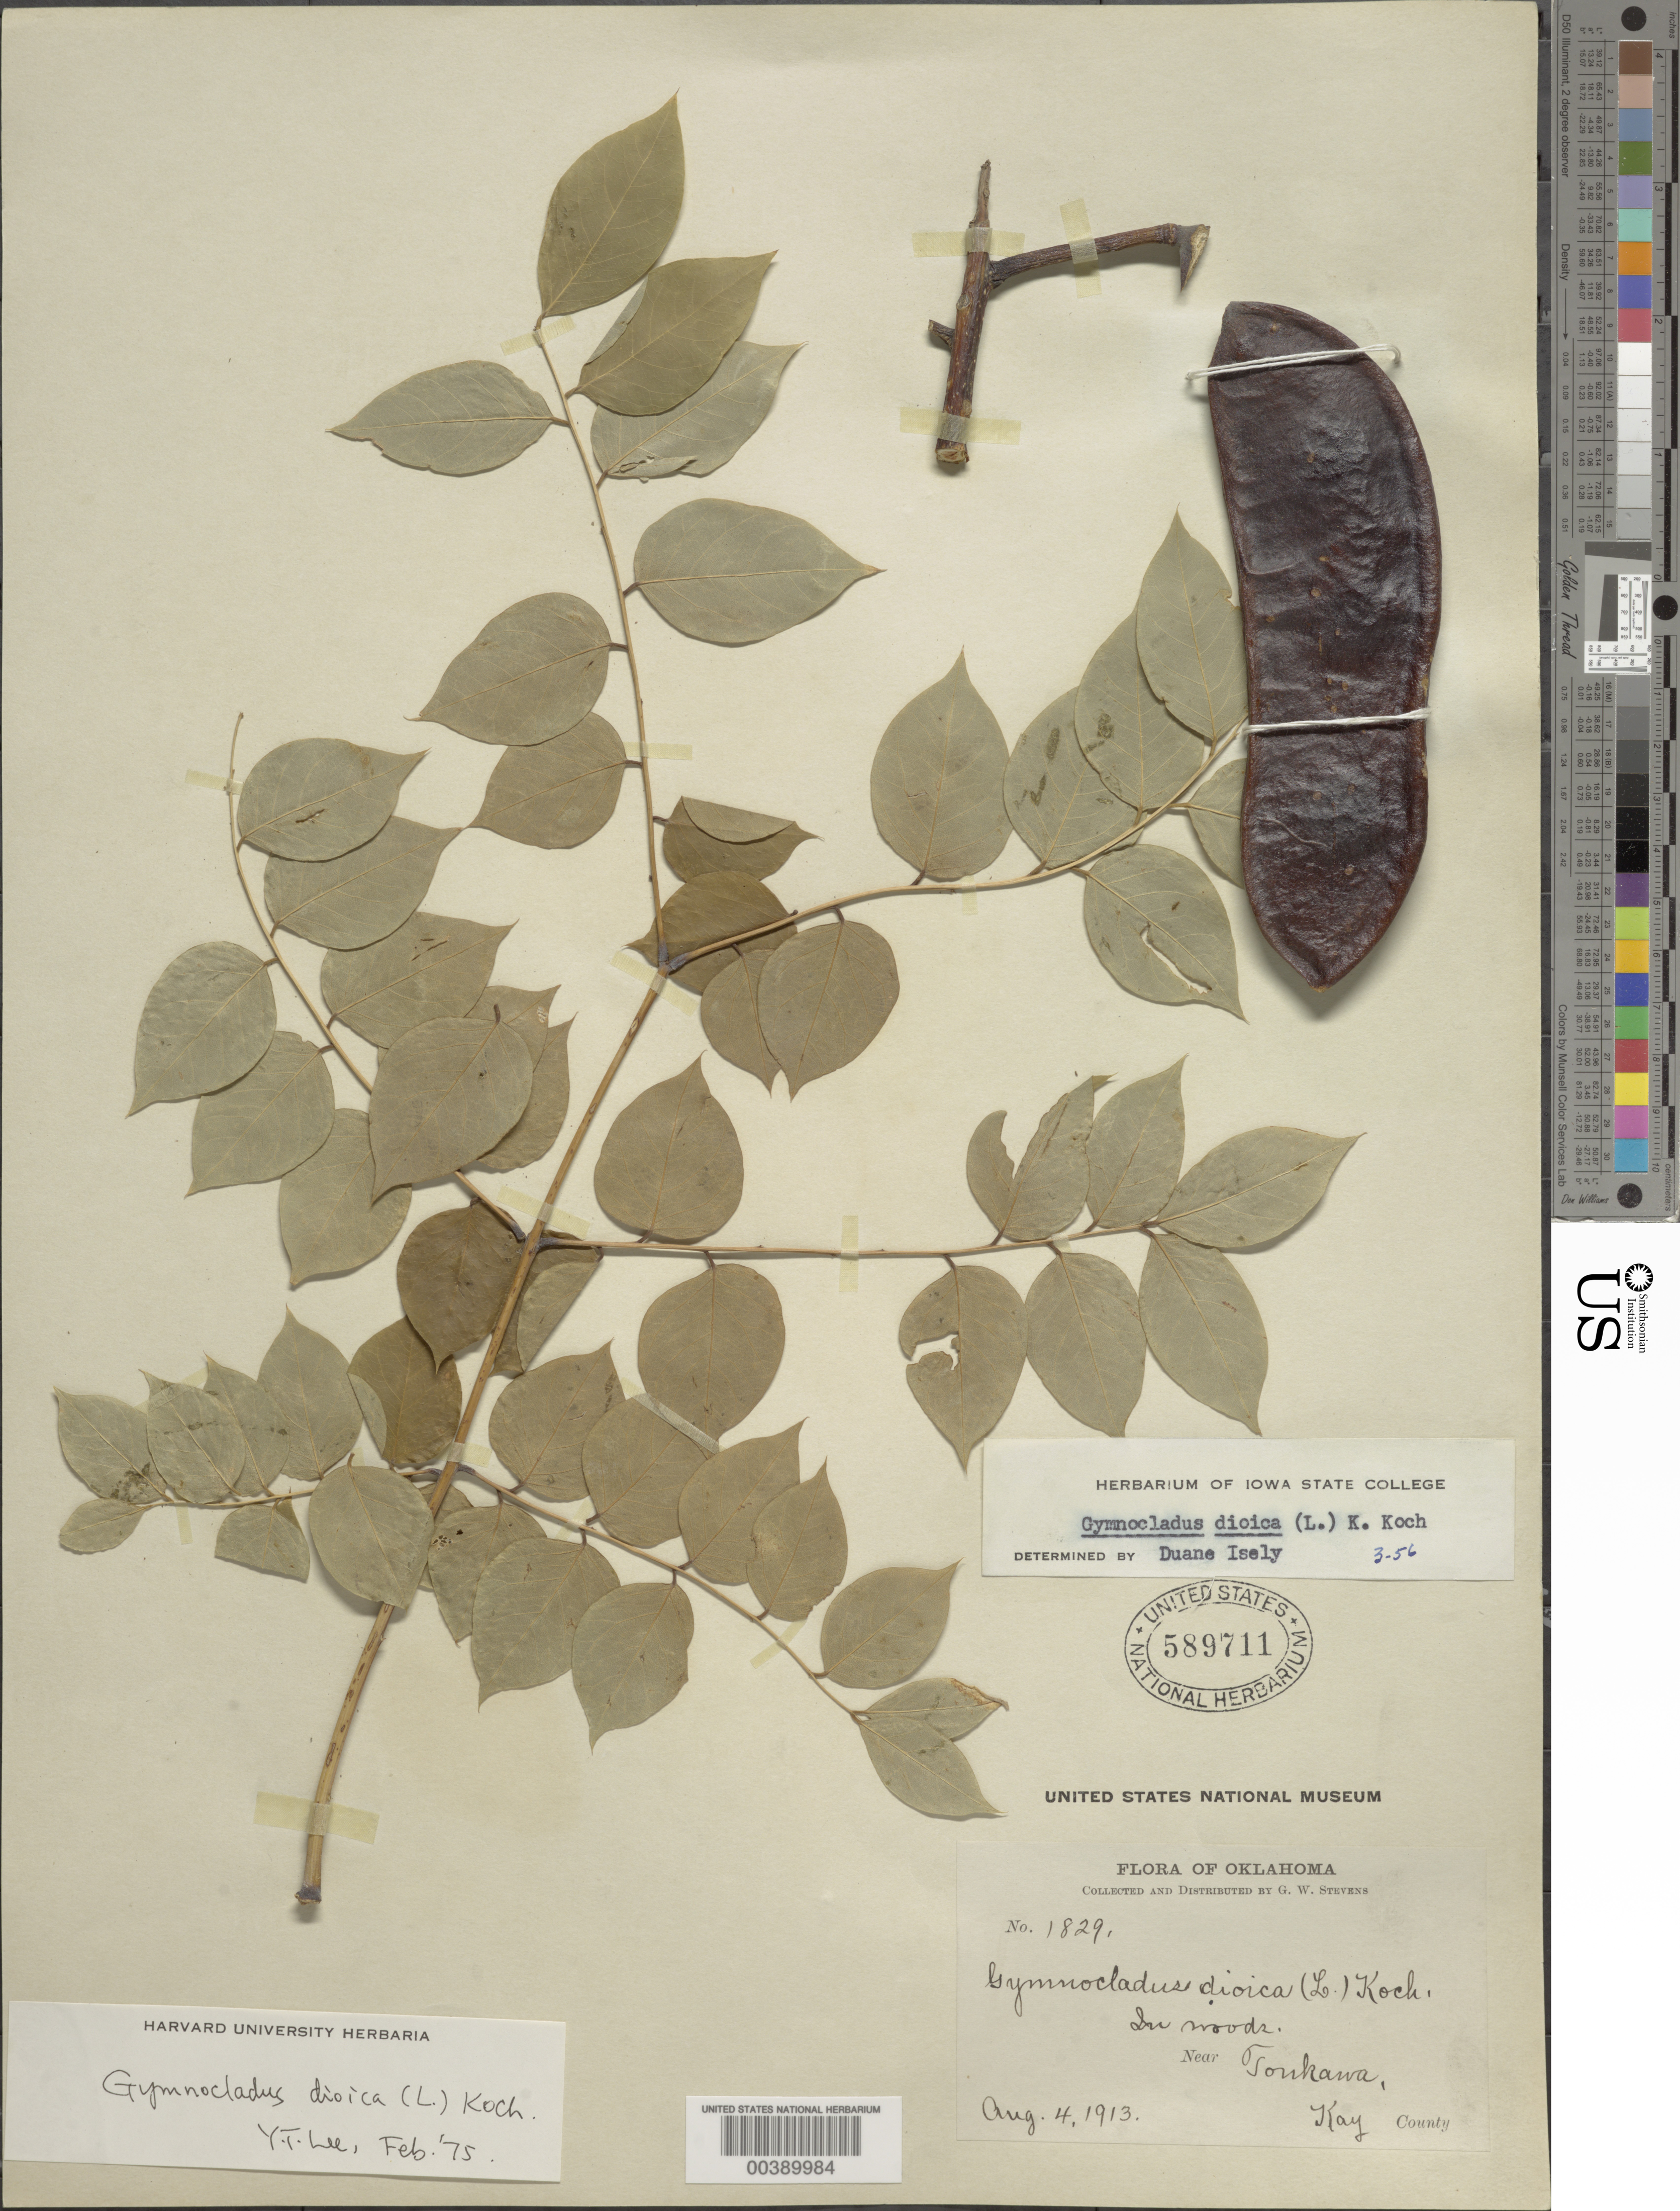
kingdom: Plantae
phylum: Tracheophyta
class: Magnoliopsida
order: Fabales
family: Fabaceae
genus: Gymnocladus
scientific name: Gymnocladus dioicus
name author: (L.) K. Koch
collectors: G. W. Stevens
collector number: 1829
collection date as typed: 04 Aug 1913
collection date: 1913-08-04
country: United States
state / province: Oklahoma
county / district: Kay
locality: Near tonkawa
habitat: In woods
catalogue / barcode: US 589711